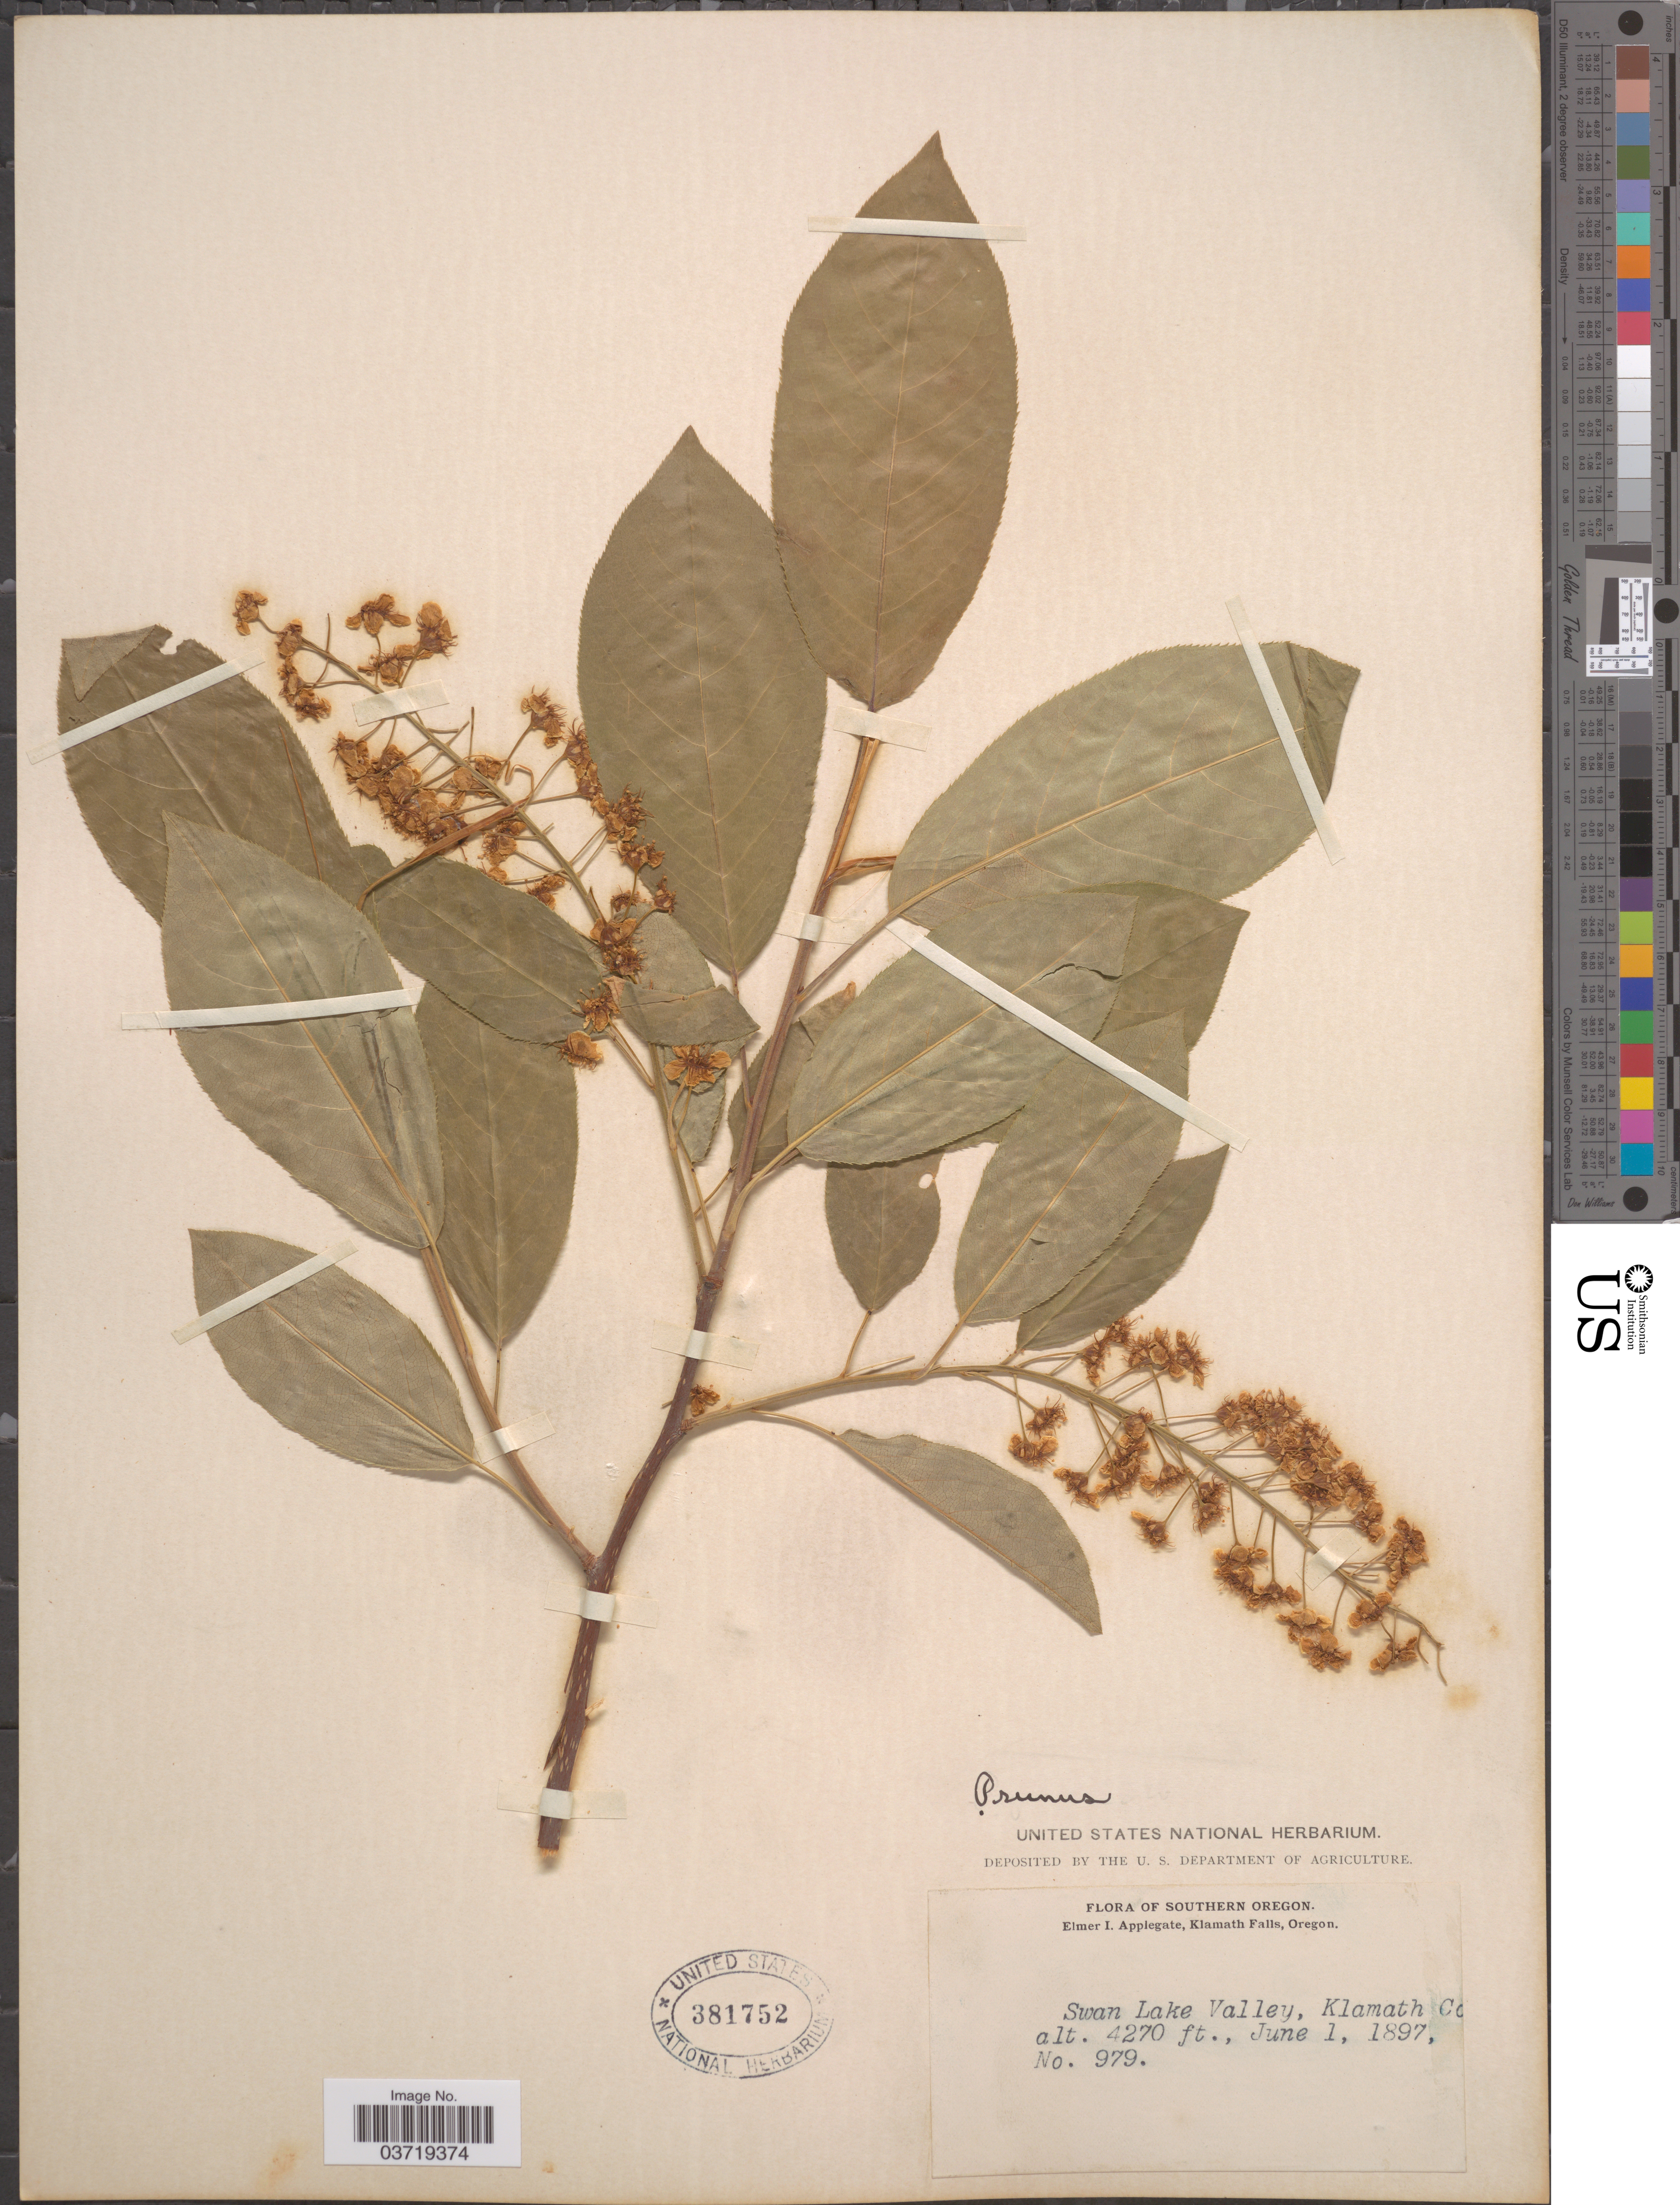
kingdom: Plantae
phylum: Tracheophyta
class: Magnoliopsida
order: Rosales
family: Rosaceae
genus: Prunus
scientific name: Prunus virginiana var. demissa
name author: (Nutt.) Torr.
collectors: E. I. Applegate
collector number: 979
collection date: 1897-06-01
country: United States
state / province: Oregon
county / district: Klamath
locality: Southern Oregon. Swan Lake Valley, Klamath Co.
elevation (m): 1301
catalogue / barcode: US 381752